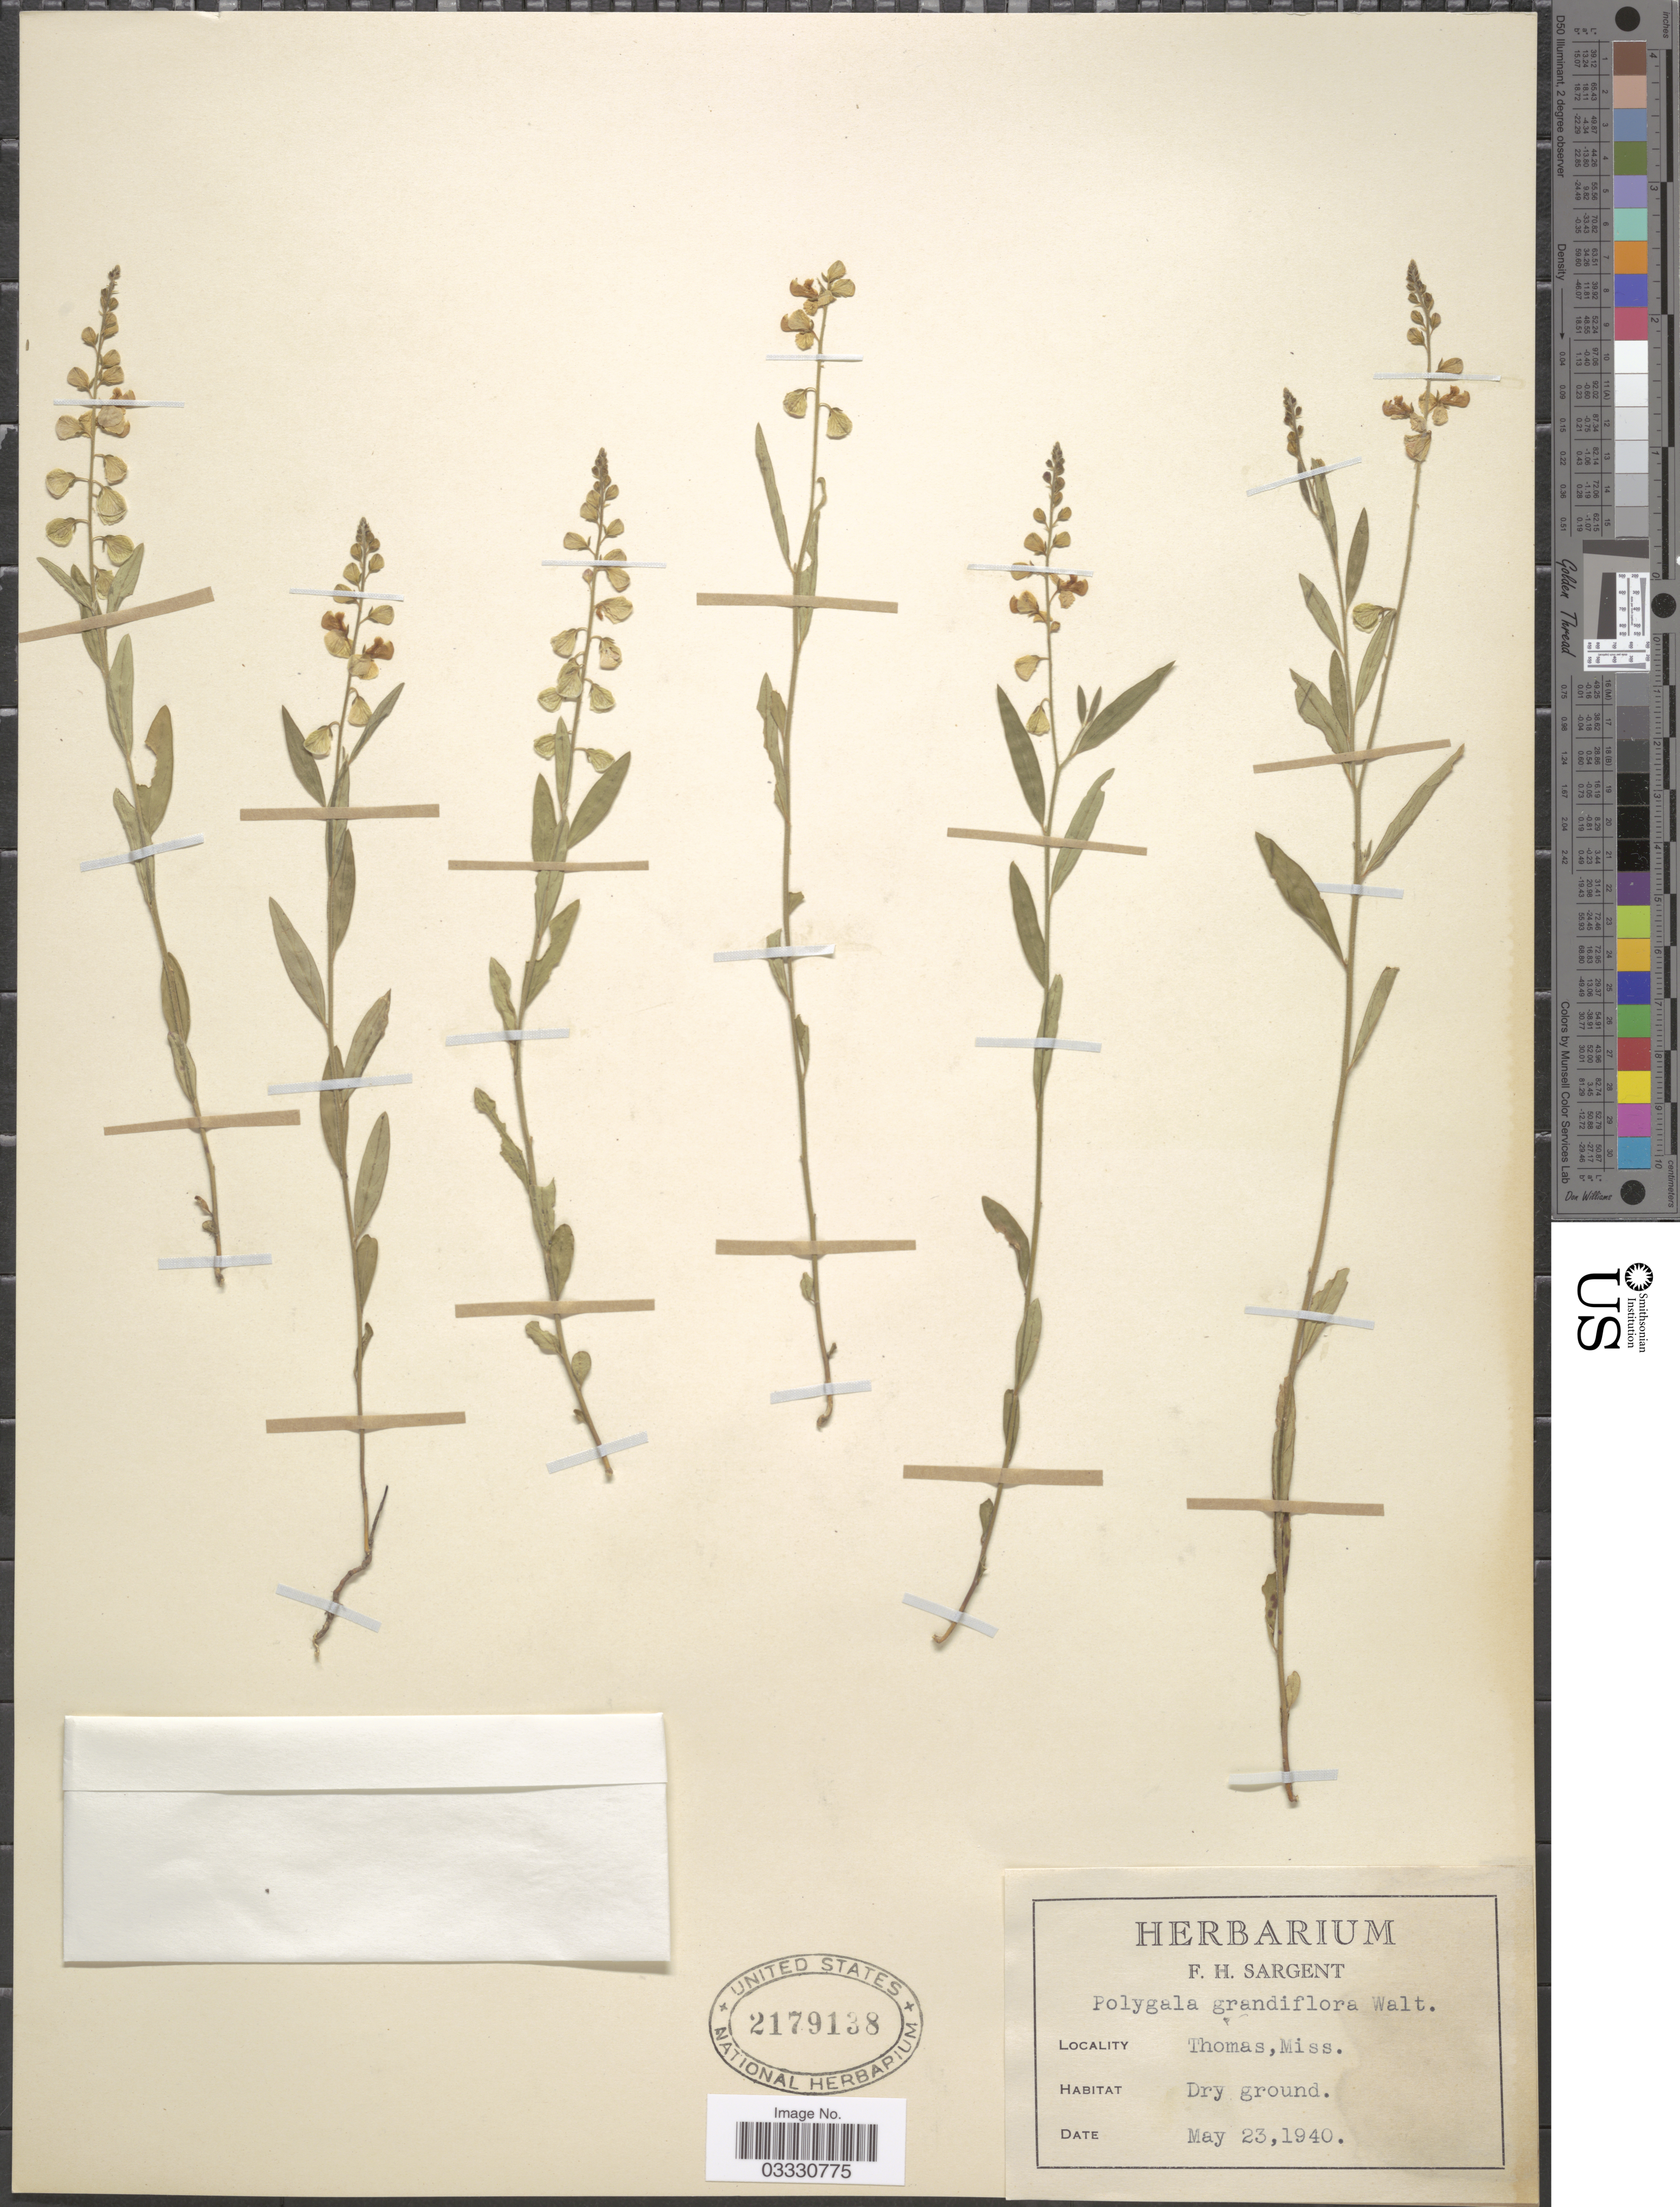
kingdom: Plantae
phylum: Tracheophyta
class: Magnoliopsida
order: Fabales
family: Polygalaceae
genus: Asemeia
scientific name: Asemeia grandiflora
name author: (Walter) Small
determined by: Strong, Mark T., (BOT), Smithsonian Institution - National Museum of Natural History (UNITED STATES)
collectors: F. H. Sargent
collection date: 1940-05-23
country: United States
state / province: Mississippi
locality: Thomas, Miss.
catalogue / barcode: US 2179138